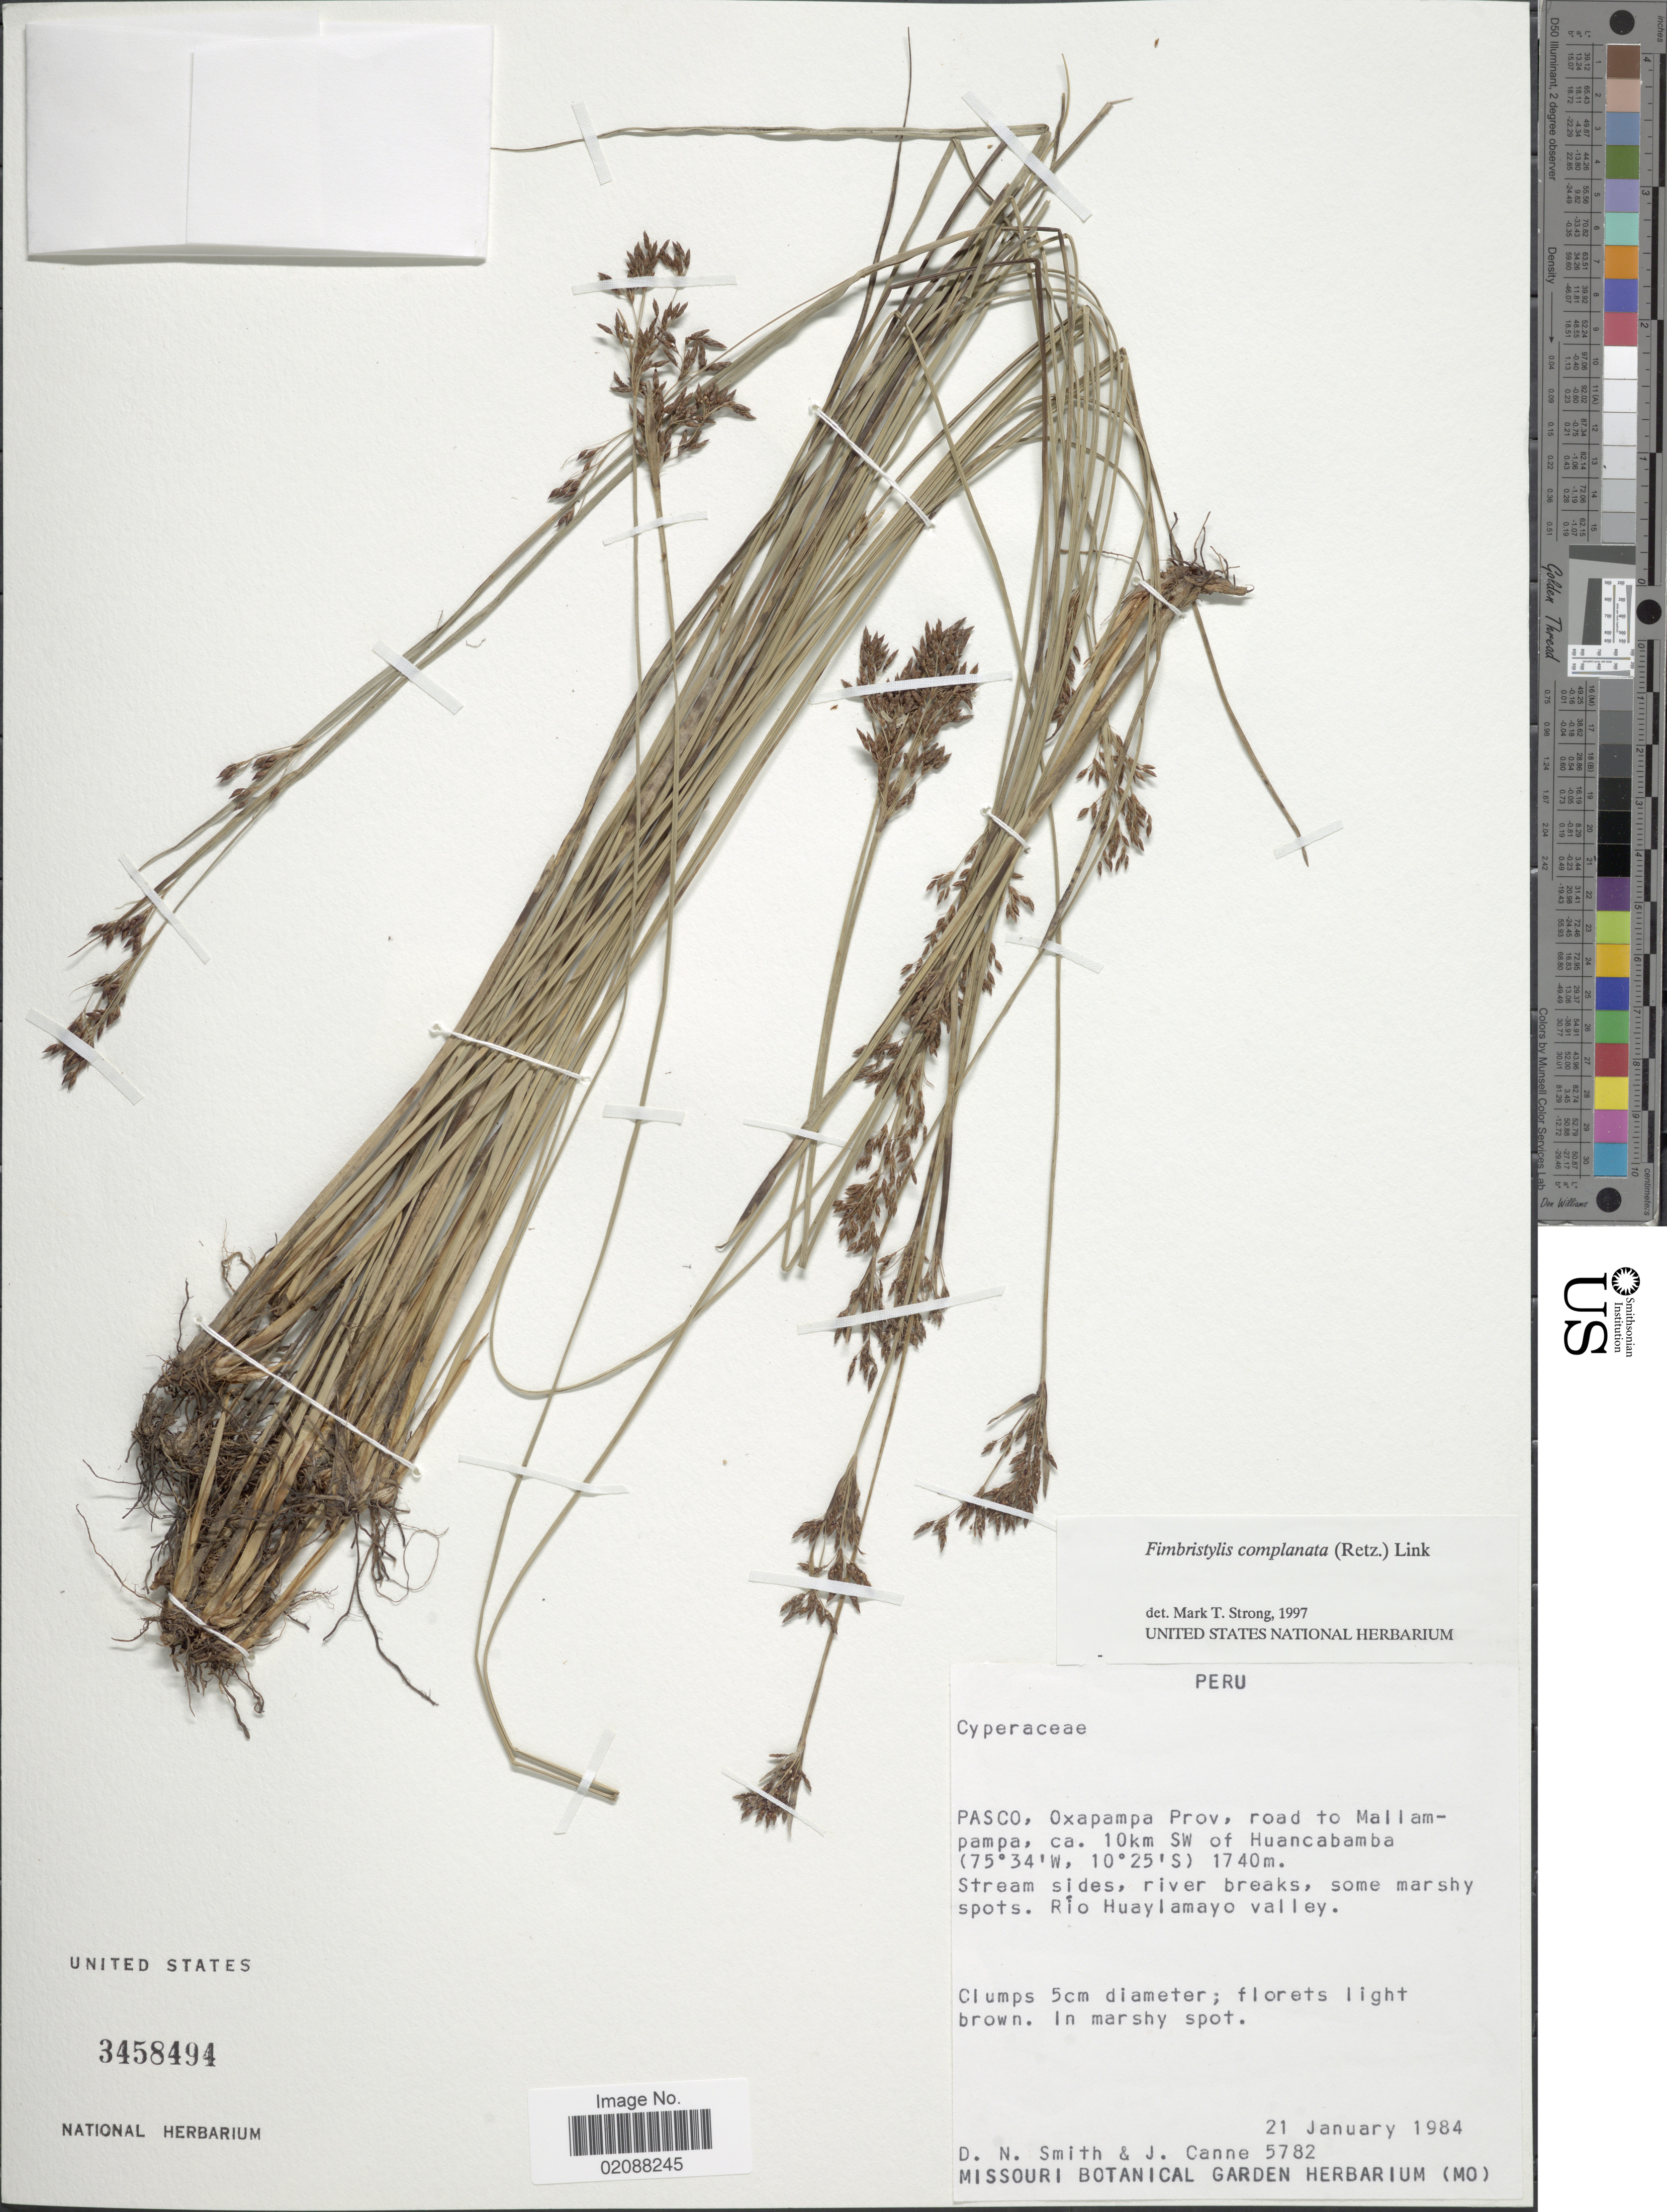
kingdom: Plantae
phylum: Tracheophyta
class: Liliopsida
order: Poales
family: Cyperaceae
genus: Fimbristylis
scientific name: Fimbristylis complanata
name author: (Retz.) Link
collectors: D. Smith & J. M. Canne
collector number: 5782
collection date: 1984-01-21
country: Peru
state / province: Pasco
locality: Oxapampa Prov, road to Mallampampa, ca 10 km SW of Huancabamba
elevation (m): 1740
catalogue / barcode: US 3458494